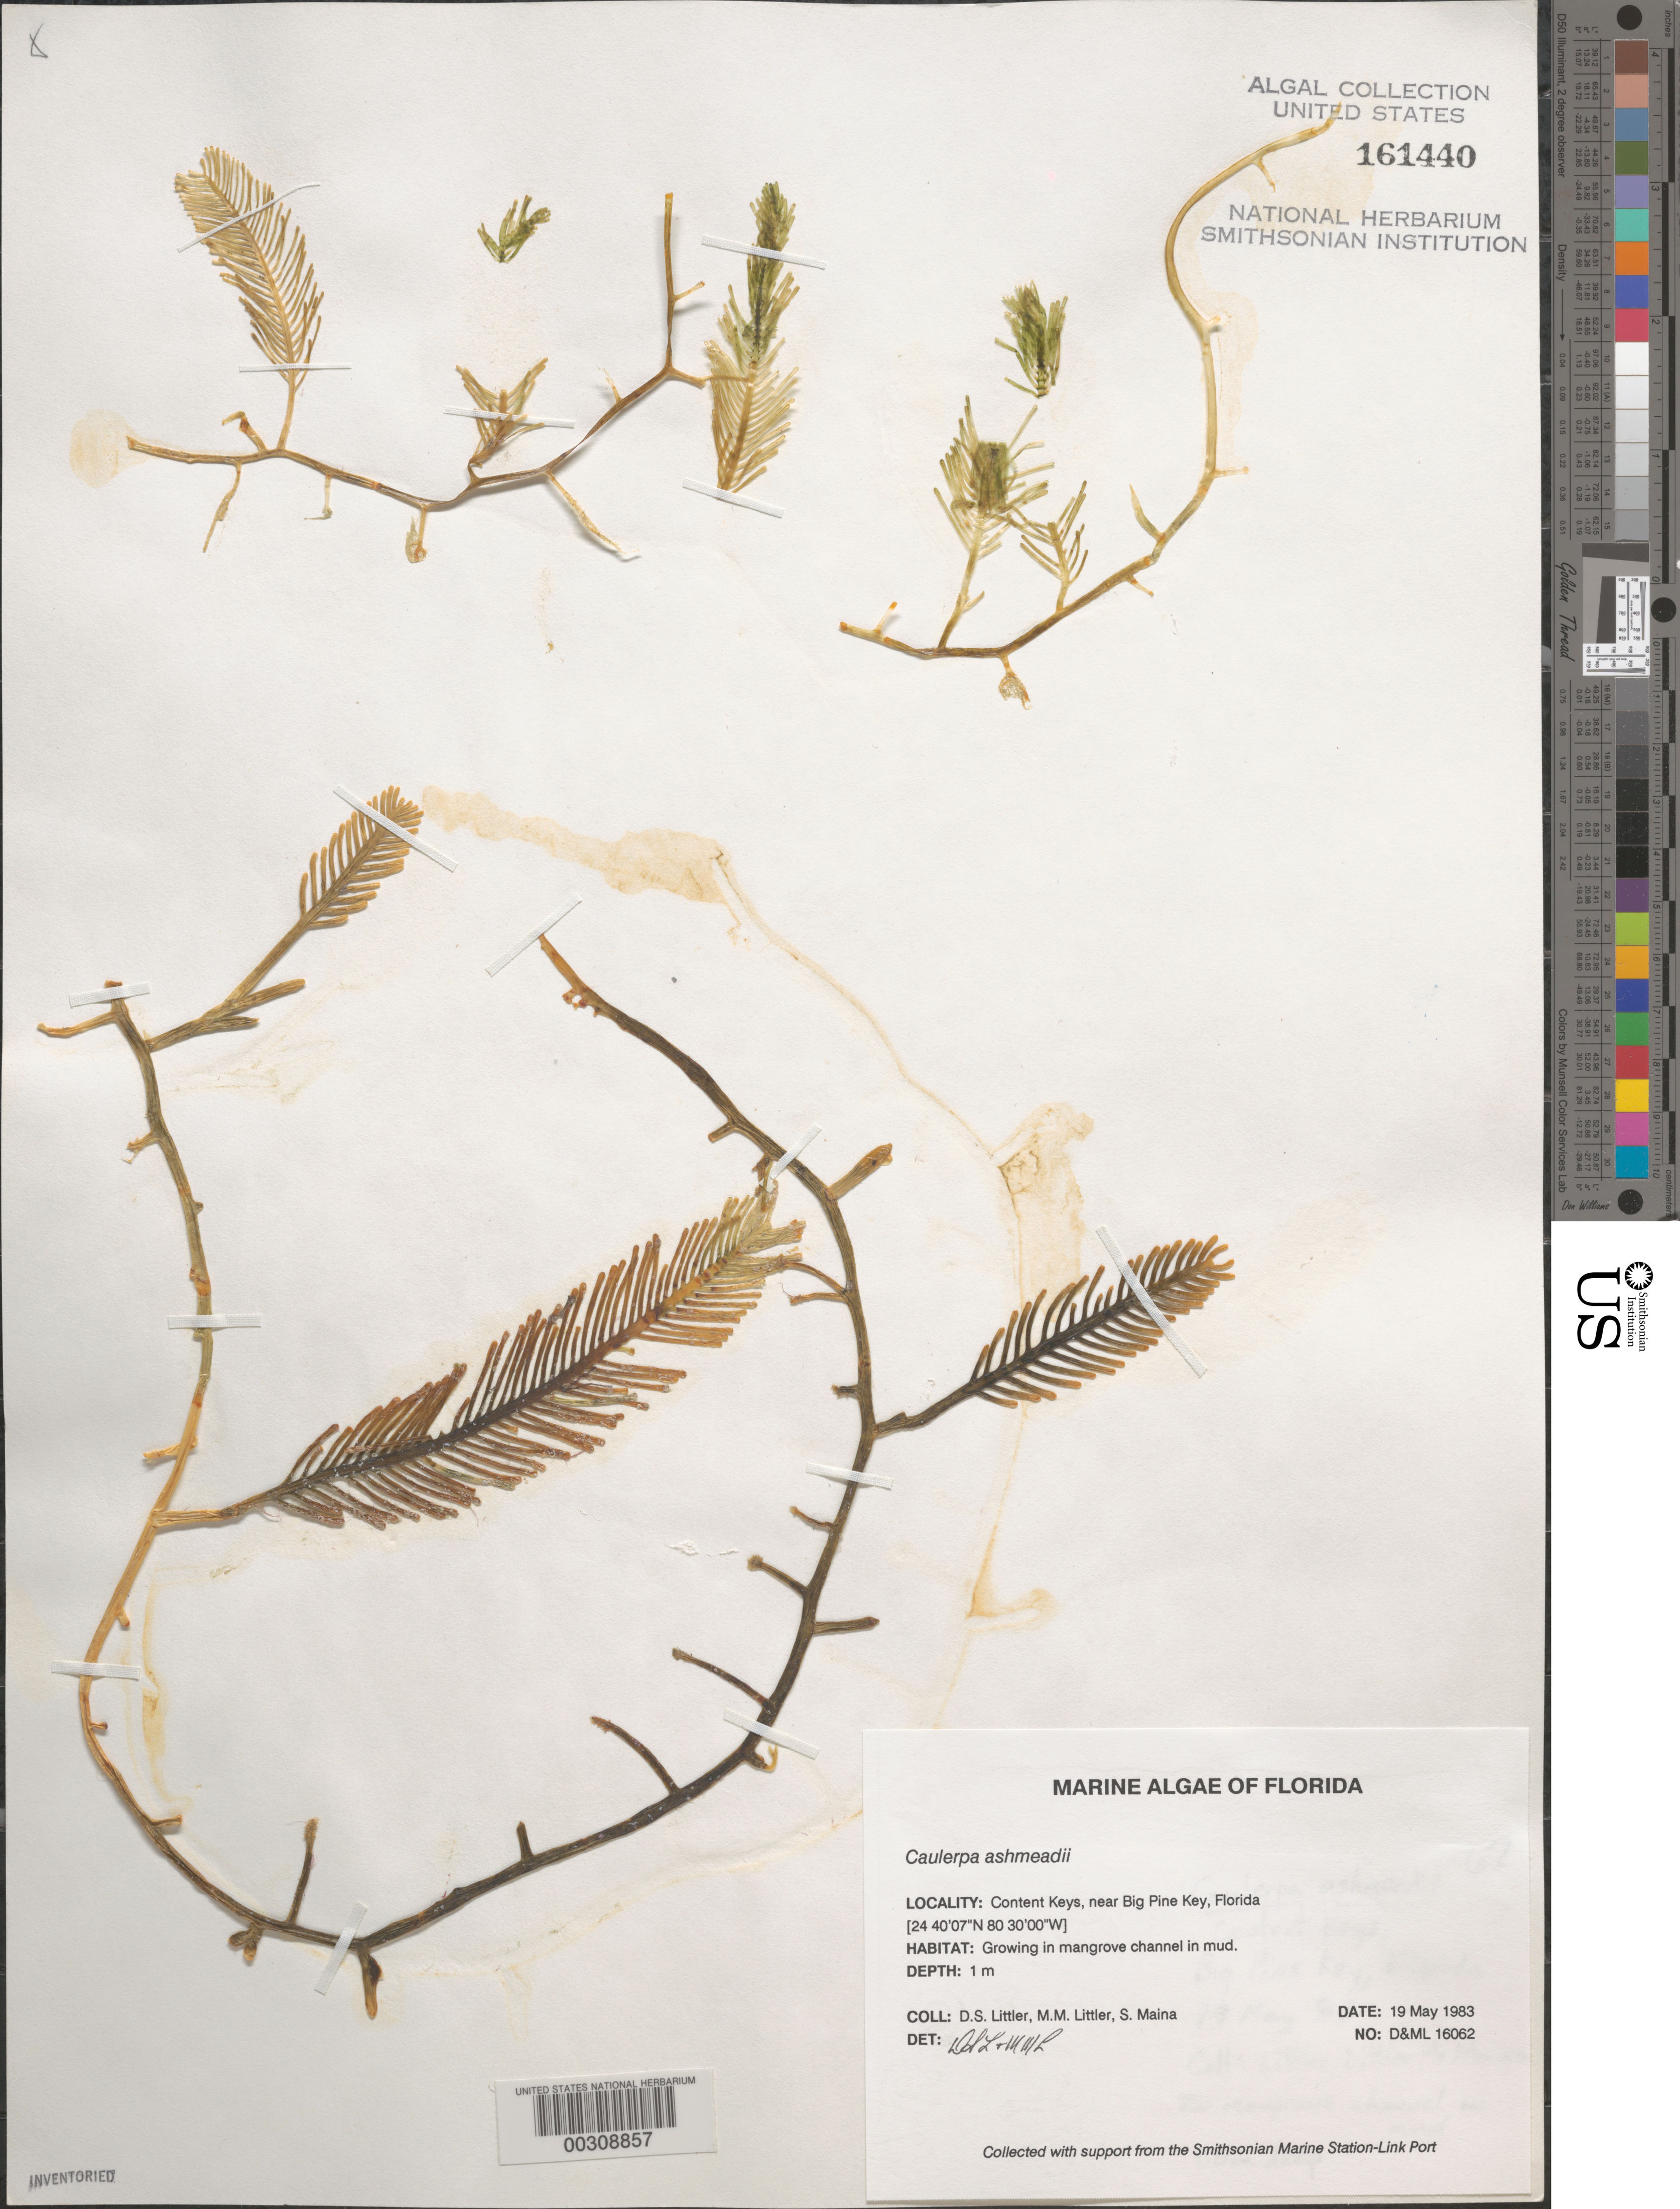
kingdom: Plantae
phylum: Chlorophyta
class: Ulvophyceae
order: Bryopsidales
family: Caulerpaceae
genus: Caulerpa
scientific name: Caulerpa ashmeadii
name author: Harv.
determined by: Littler, D. S.; Littler, M. M.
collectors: D. S. Littler, M. M. Littler & S. Maina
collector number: D&ML 16062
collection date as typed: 19 May 1983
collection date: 1983-05-19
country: United States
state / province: Florida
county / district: Monroe County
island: Content Keys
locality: Near Big Pine Key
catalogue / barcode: US 161440